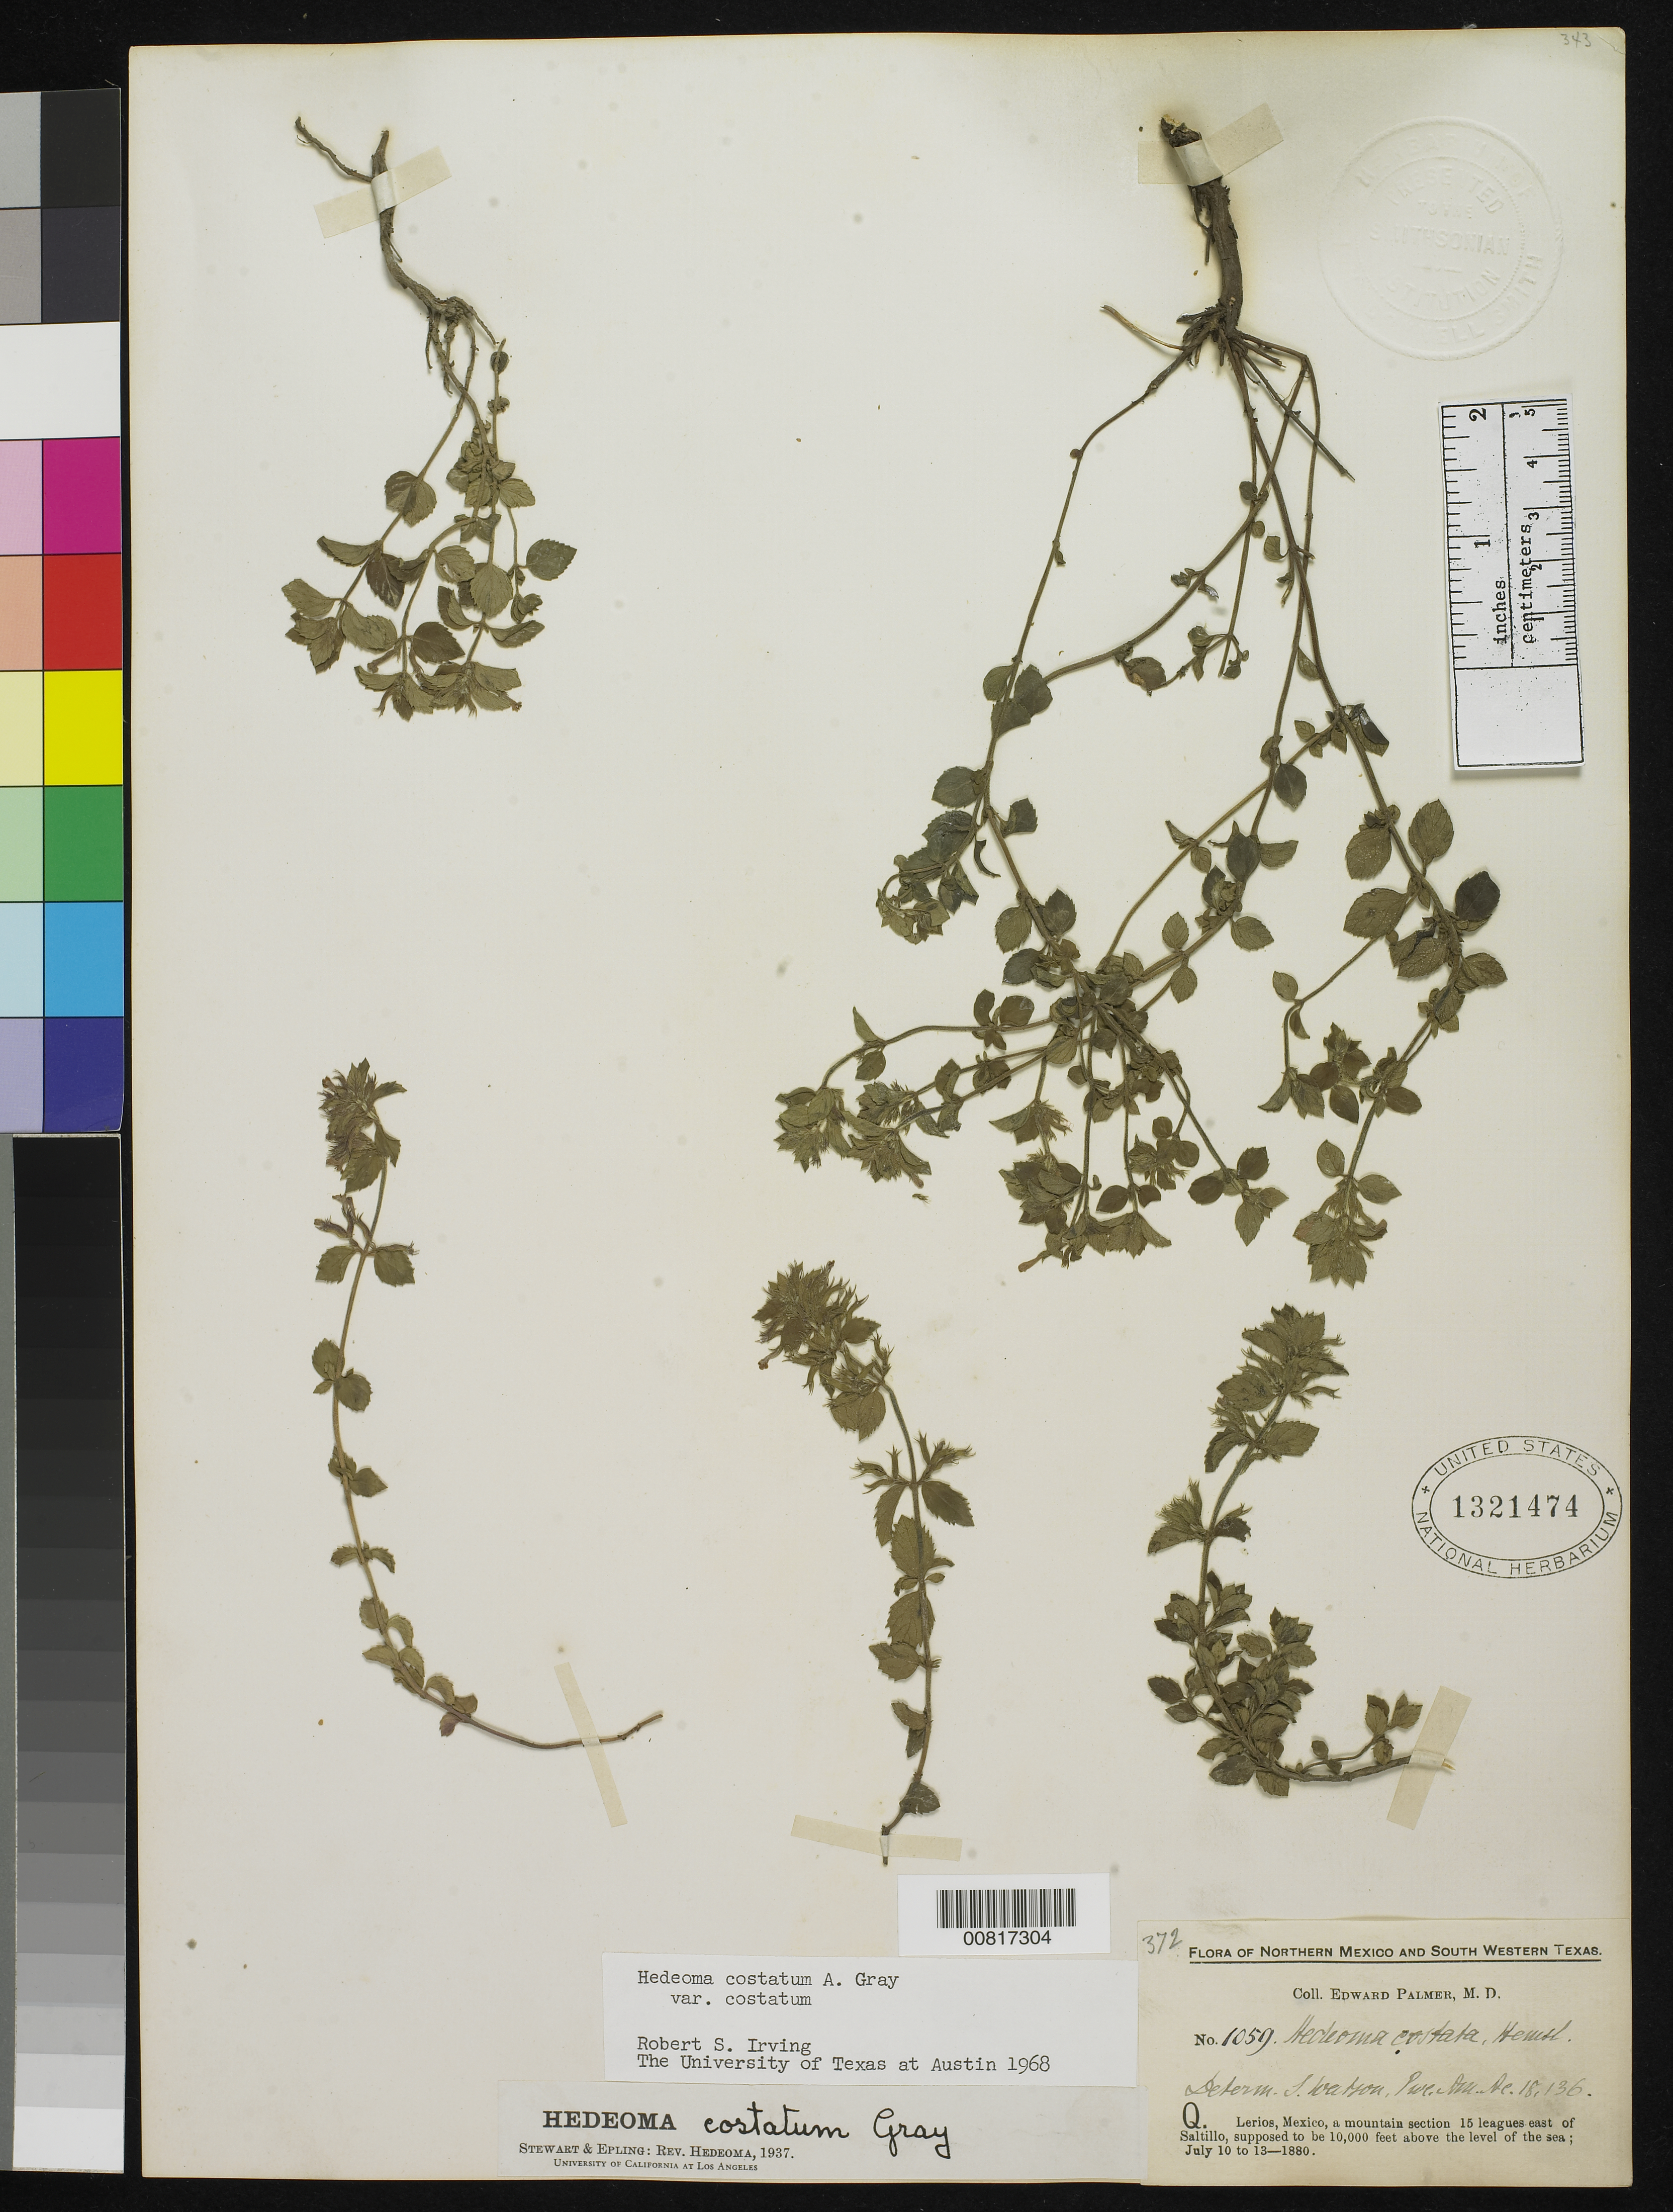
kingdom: Plantae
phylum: Tracheophyta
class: Magnoliopsida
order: Lamiales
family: Lamiaceae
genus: Hedeoma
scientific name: Hedeoma costata var. costata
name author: A. Gray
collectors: E. Palmer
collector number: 1059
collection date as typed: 10 Jul 1880 to 13 Jul 1880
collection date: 1880-07-10/1880-07-13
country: Mexico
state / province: Coahuila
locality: Q. Lerios, a mountain section 15 leagues east of Saltillo, Coahuila.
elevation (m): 3048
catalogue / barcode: US 1321474